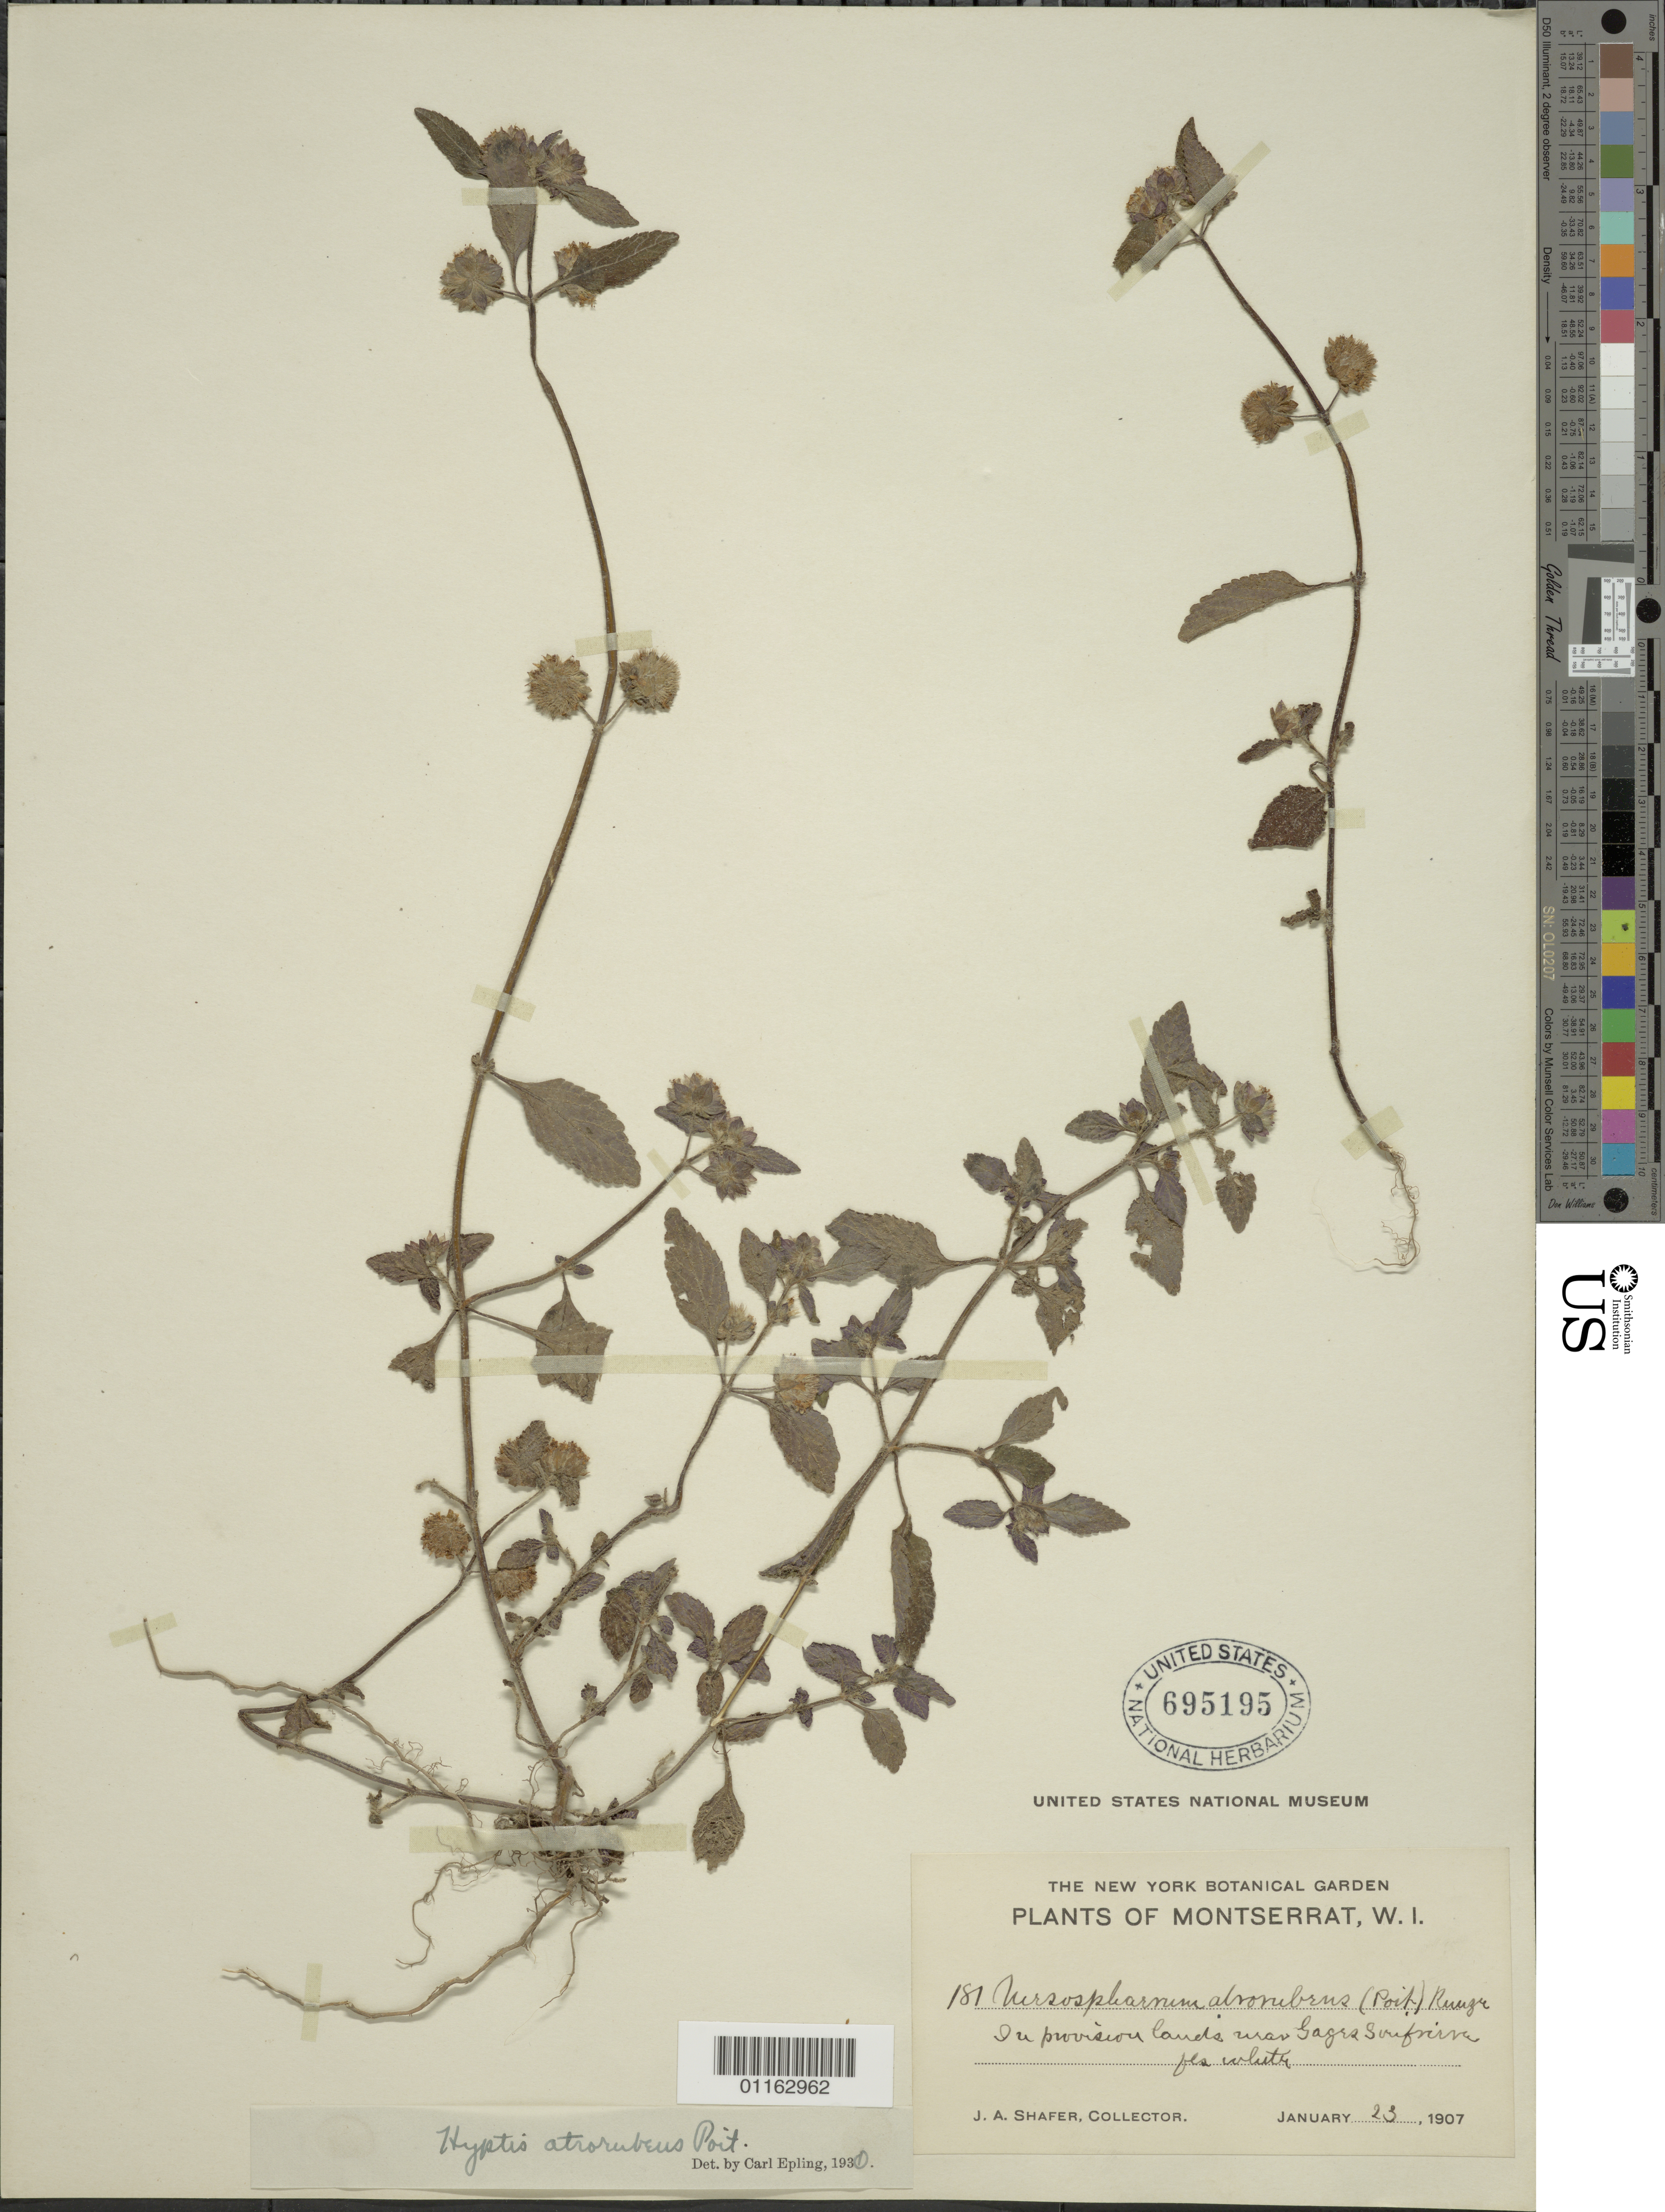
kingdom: Plantae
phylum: Tracheophyta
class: Magnoliopsida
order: Lamiales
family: Lamiaceae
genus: Hyptis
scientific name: Hyptis atrorubens var. atrorubens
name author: Poit.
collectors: J. A. Shafer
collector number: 181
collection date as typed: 23 Jan 1907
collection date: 1907-01-23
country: Montserrat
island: Montserrat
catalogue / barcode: US 695195